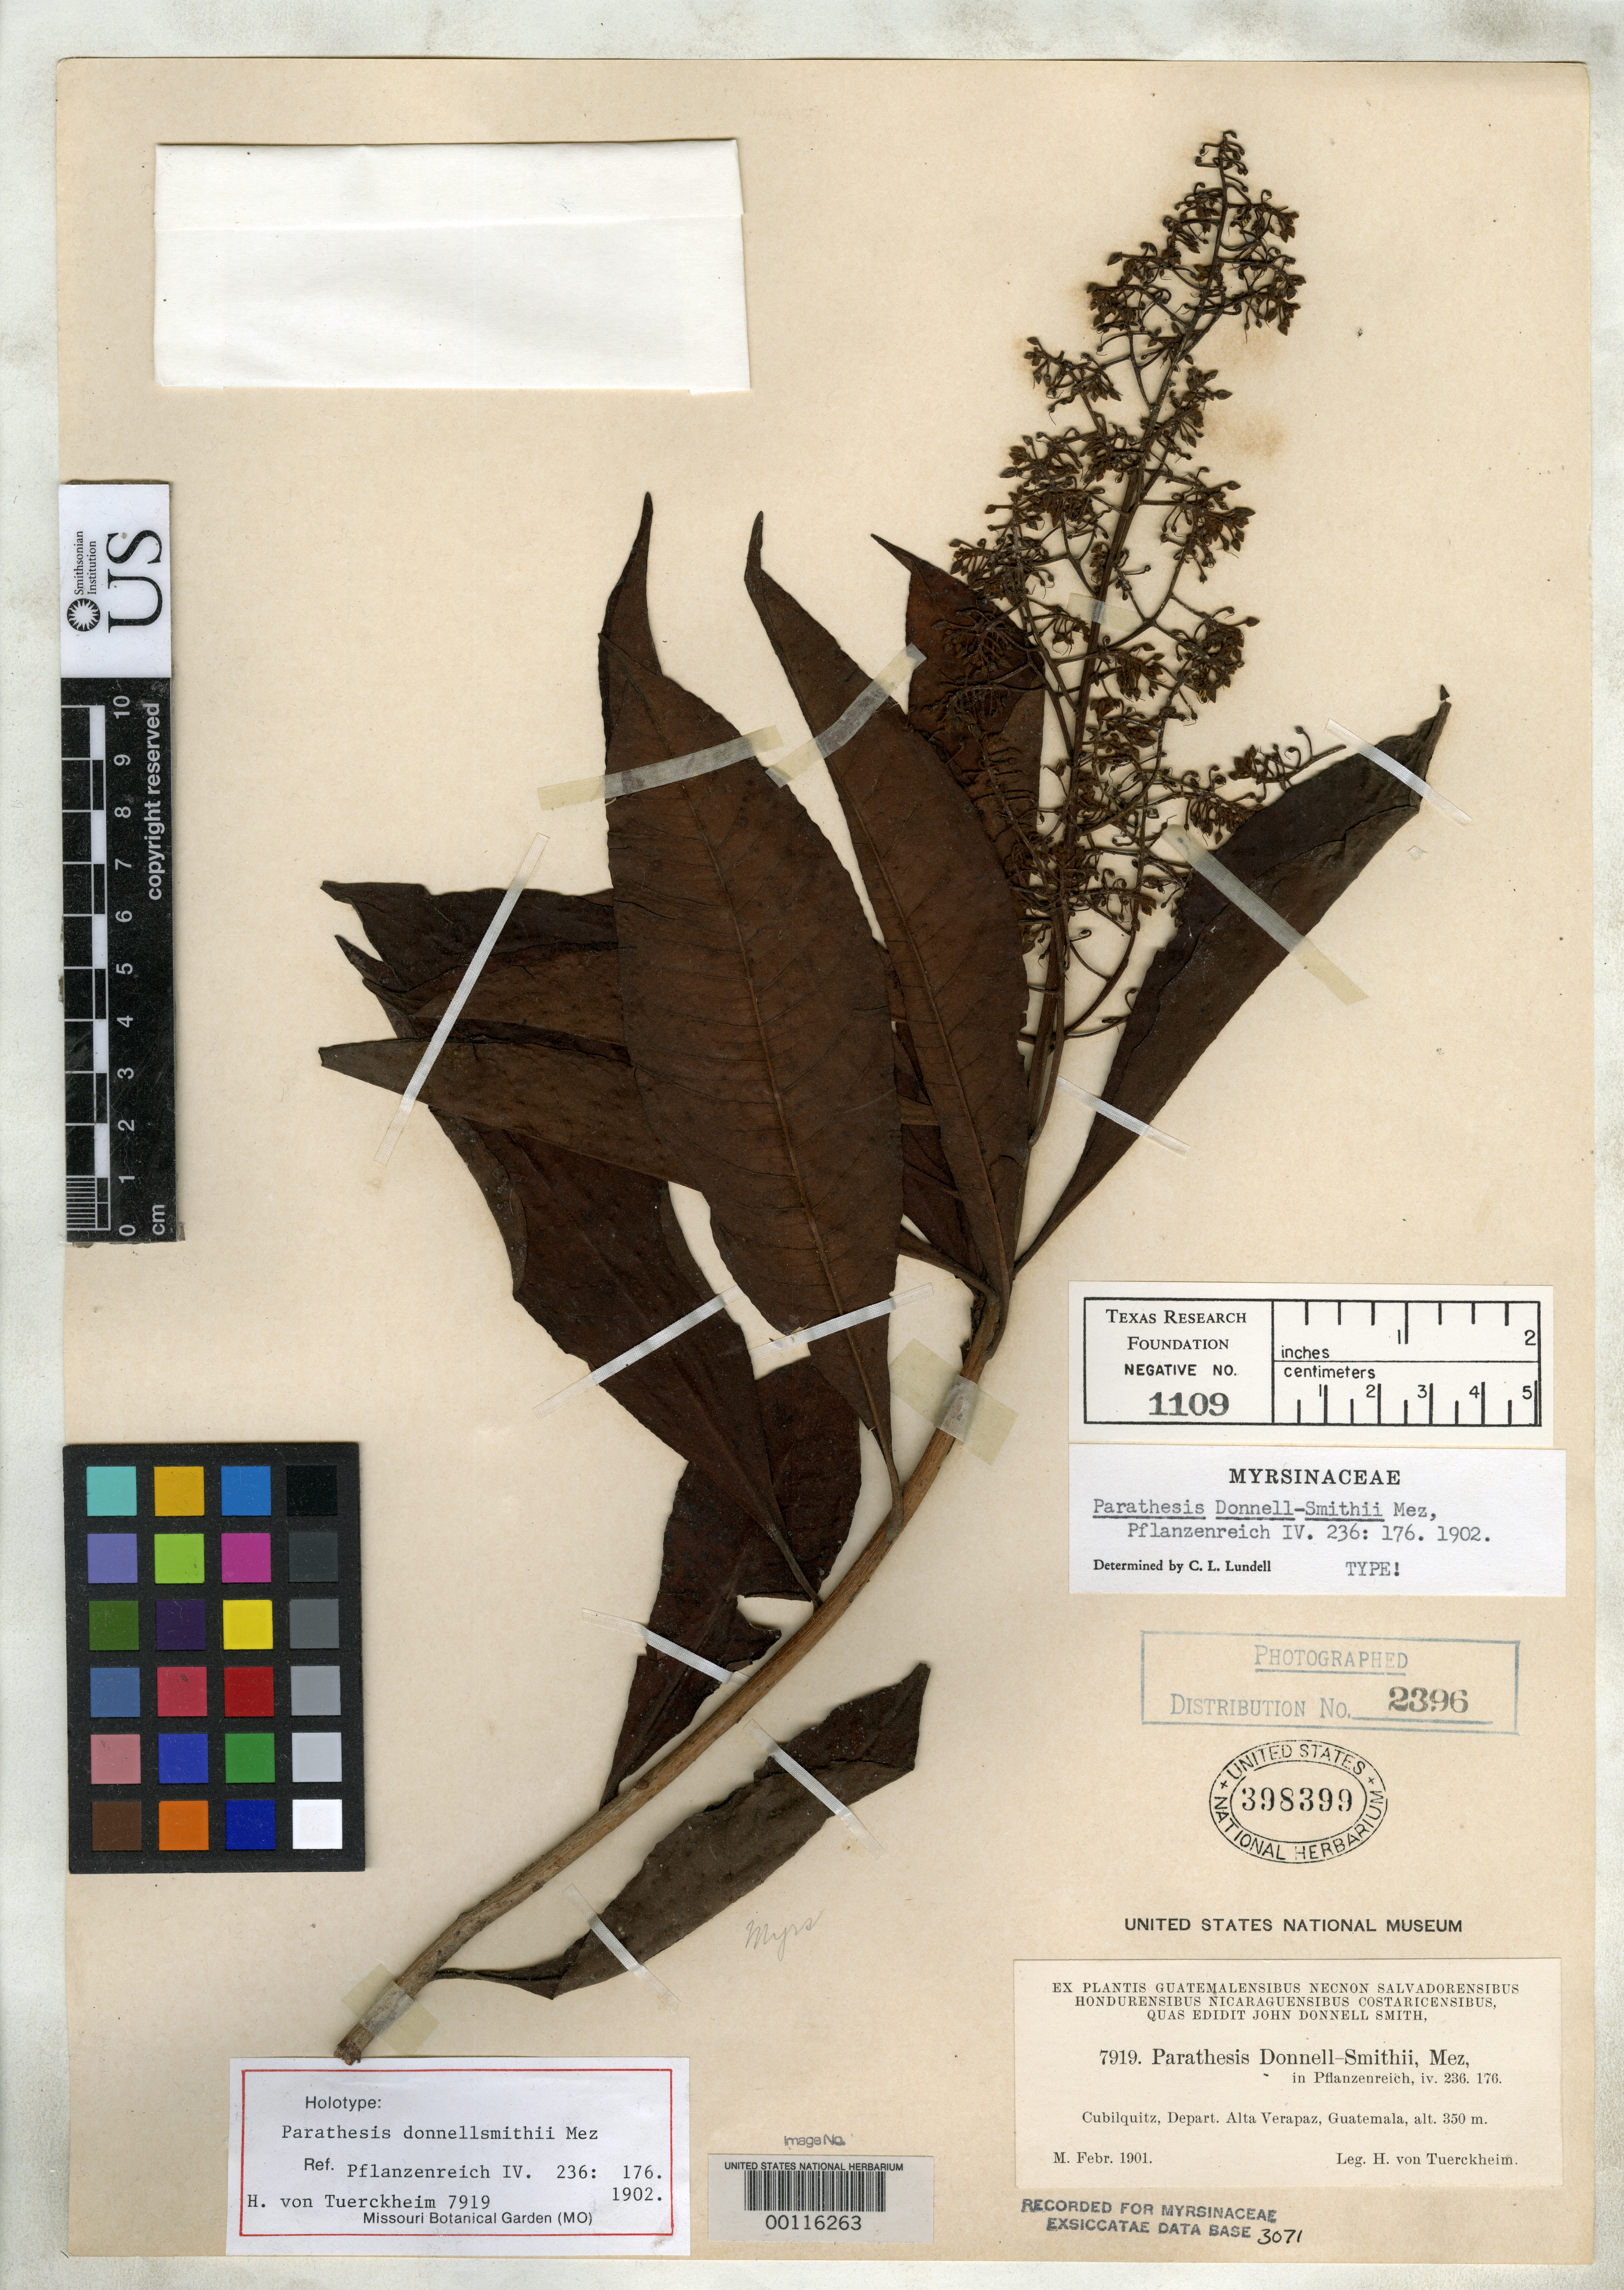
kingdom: Plantae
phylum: Tracheophyta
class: Magnoliopsida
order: Ericales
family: Primulaceae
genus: Parathesis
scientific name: Parathesis donnell-smithii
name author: Mez in Engl.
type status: Holotype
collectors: H. von Türckheim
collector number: J.D.S. 7919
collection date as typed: Feb 1901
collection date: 1901-02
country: Guatemala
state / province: Alta Verapaz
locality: Near Cubilquitz.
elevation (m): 350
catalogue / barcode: US 398399